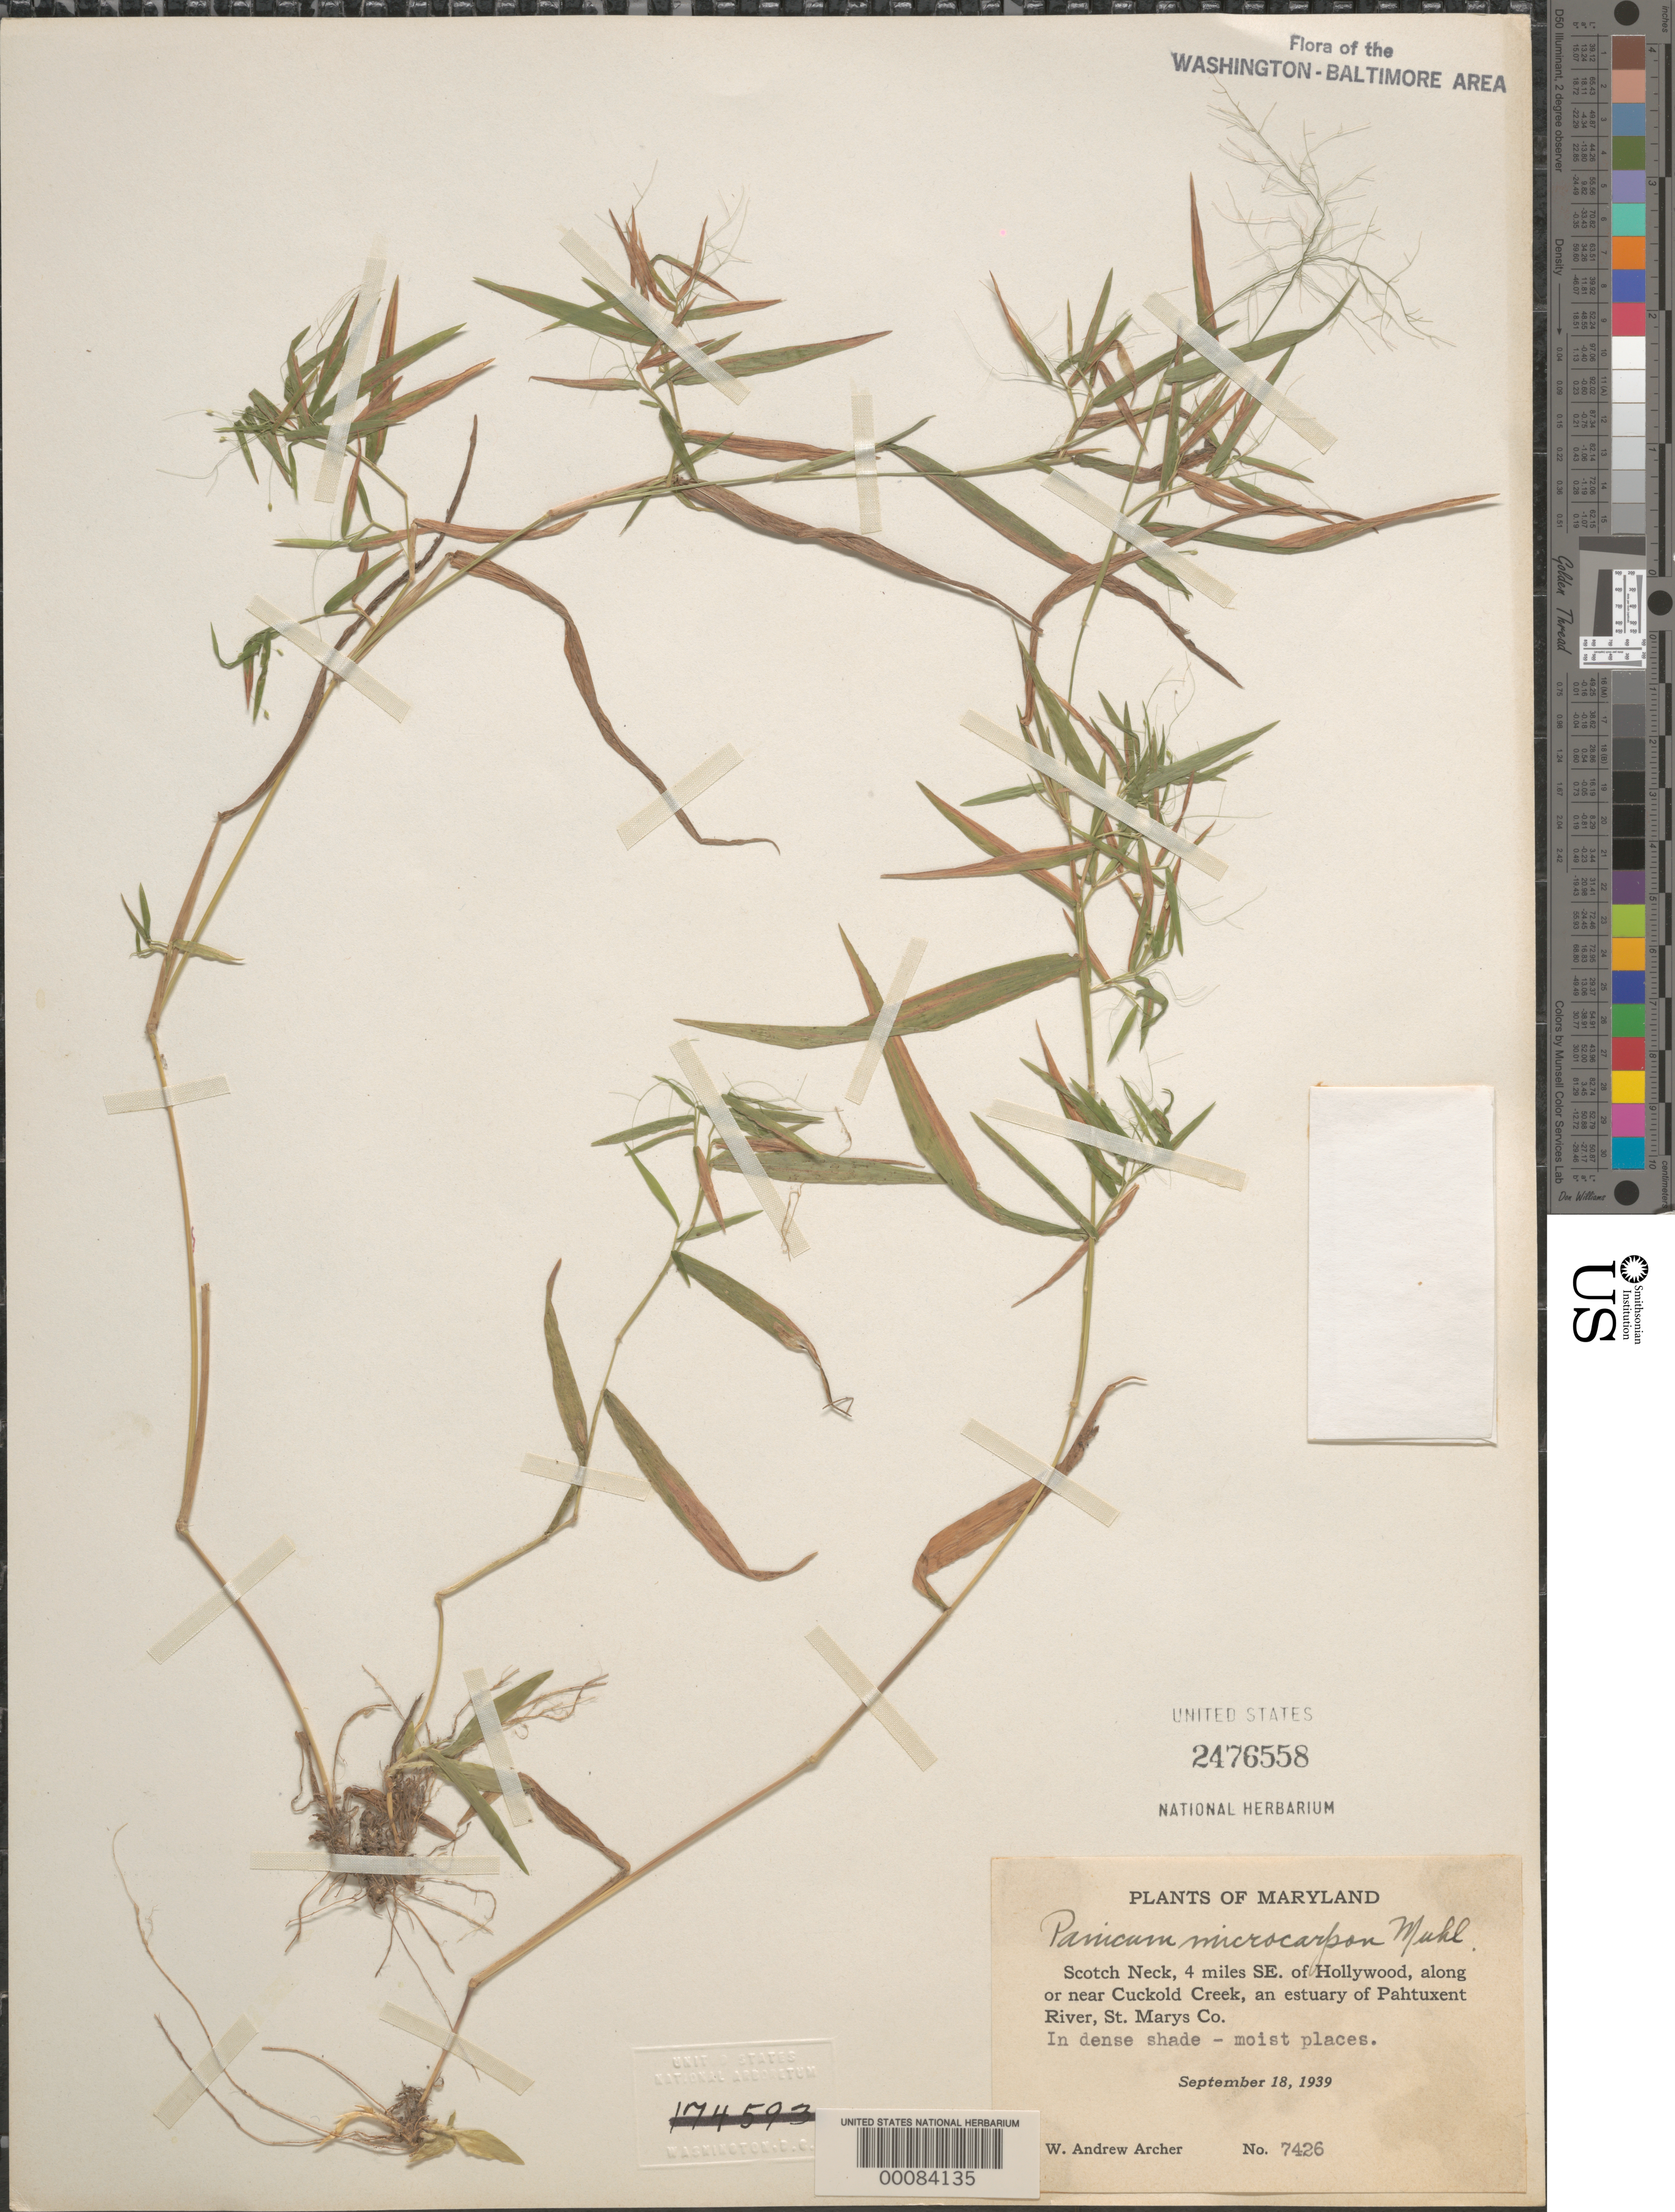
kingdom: Plantae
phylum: Tracheophyta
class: Liliopsida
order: Poales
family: Poaceae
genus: Dichanthelium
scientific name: Dichanthelium dichotomum var. dichotomum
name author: (L.) Gould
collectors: W. A. Archer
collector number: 7426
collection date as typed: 18 Sep 1939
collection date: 1939-09-18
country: United States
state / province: Maryland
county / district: St. Mary's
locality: Cuckold Creek, Patuxent River, SE of Hollywood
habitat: Moist soil, dense shade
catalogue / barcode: US 2476558